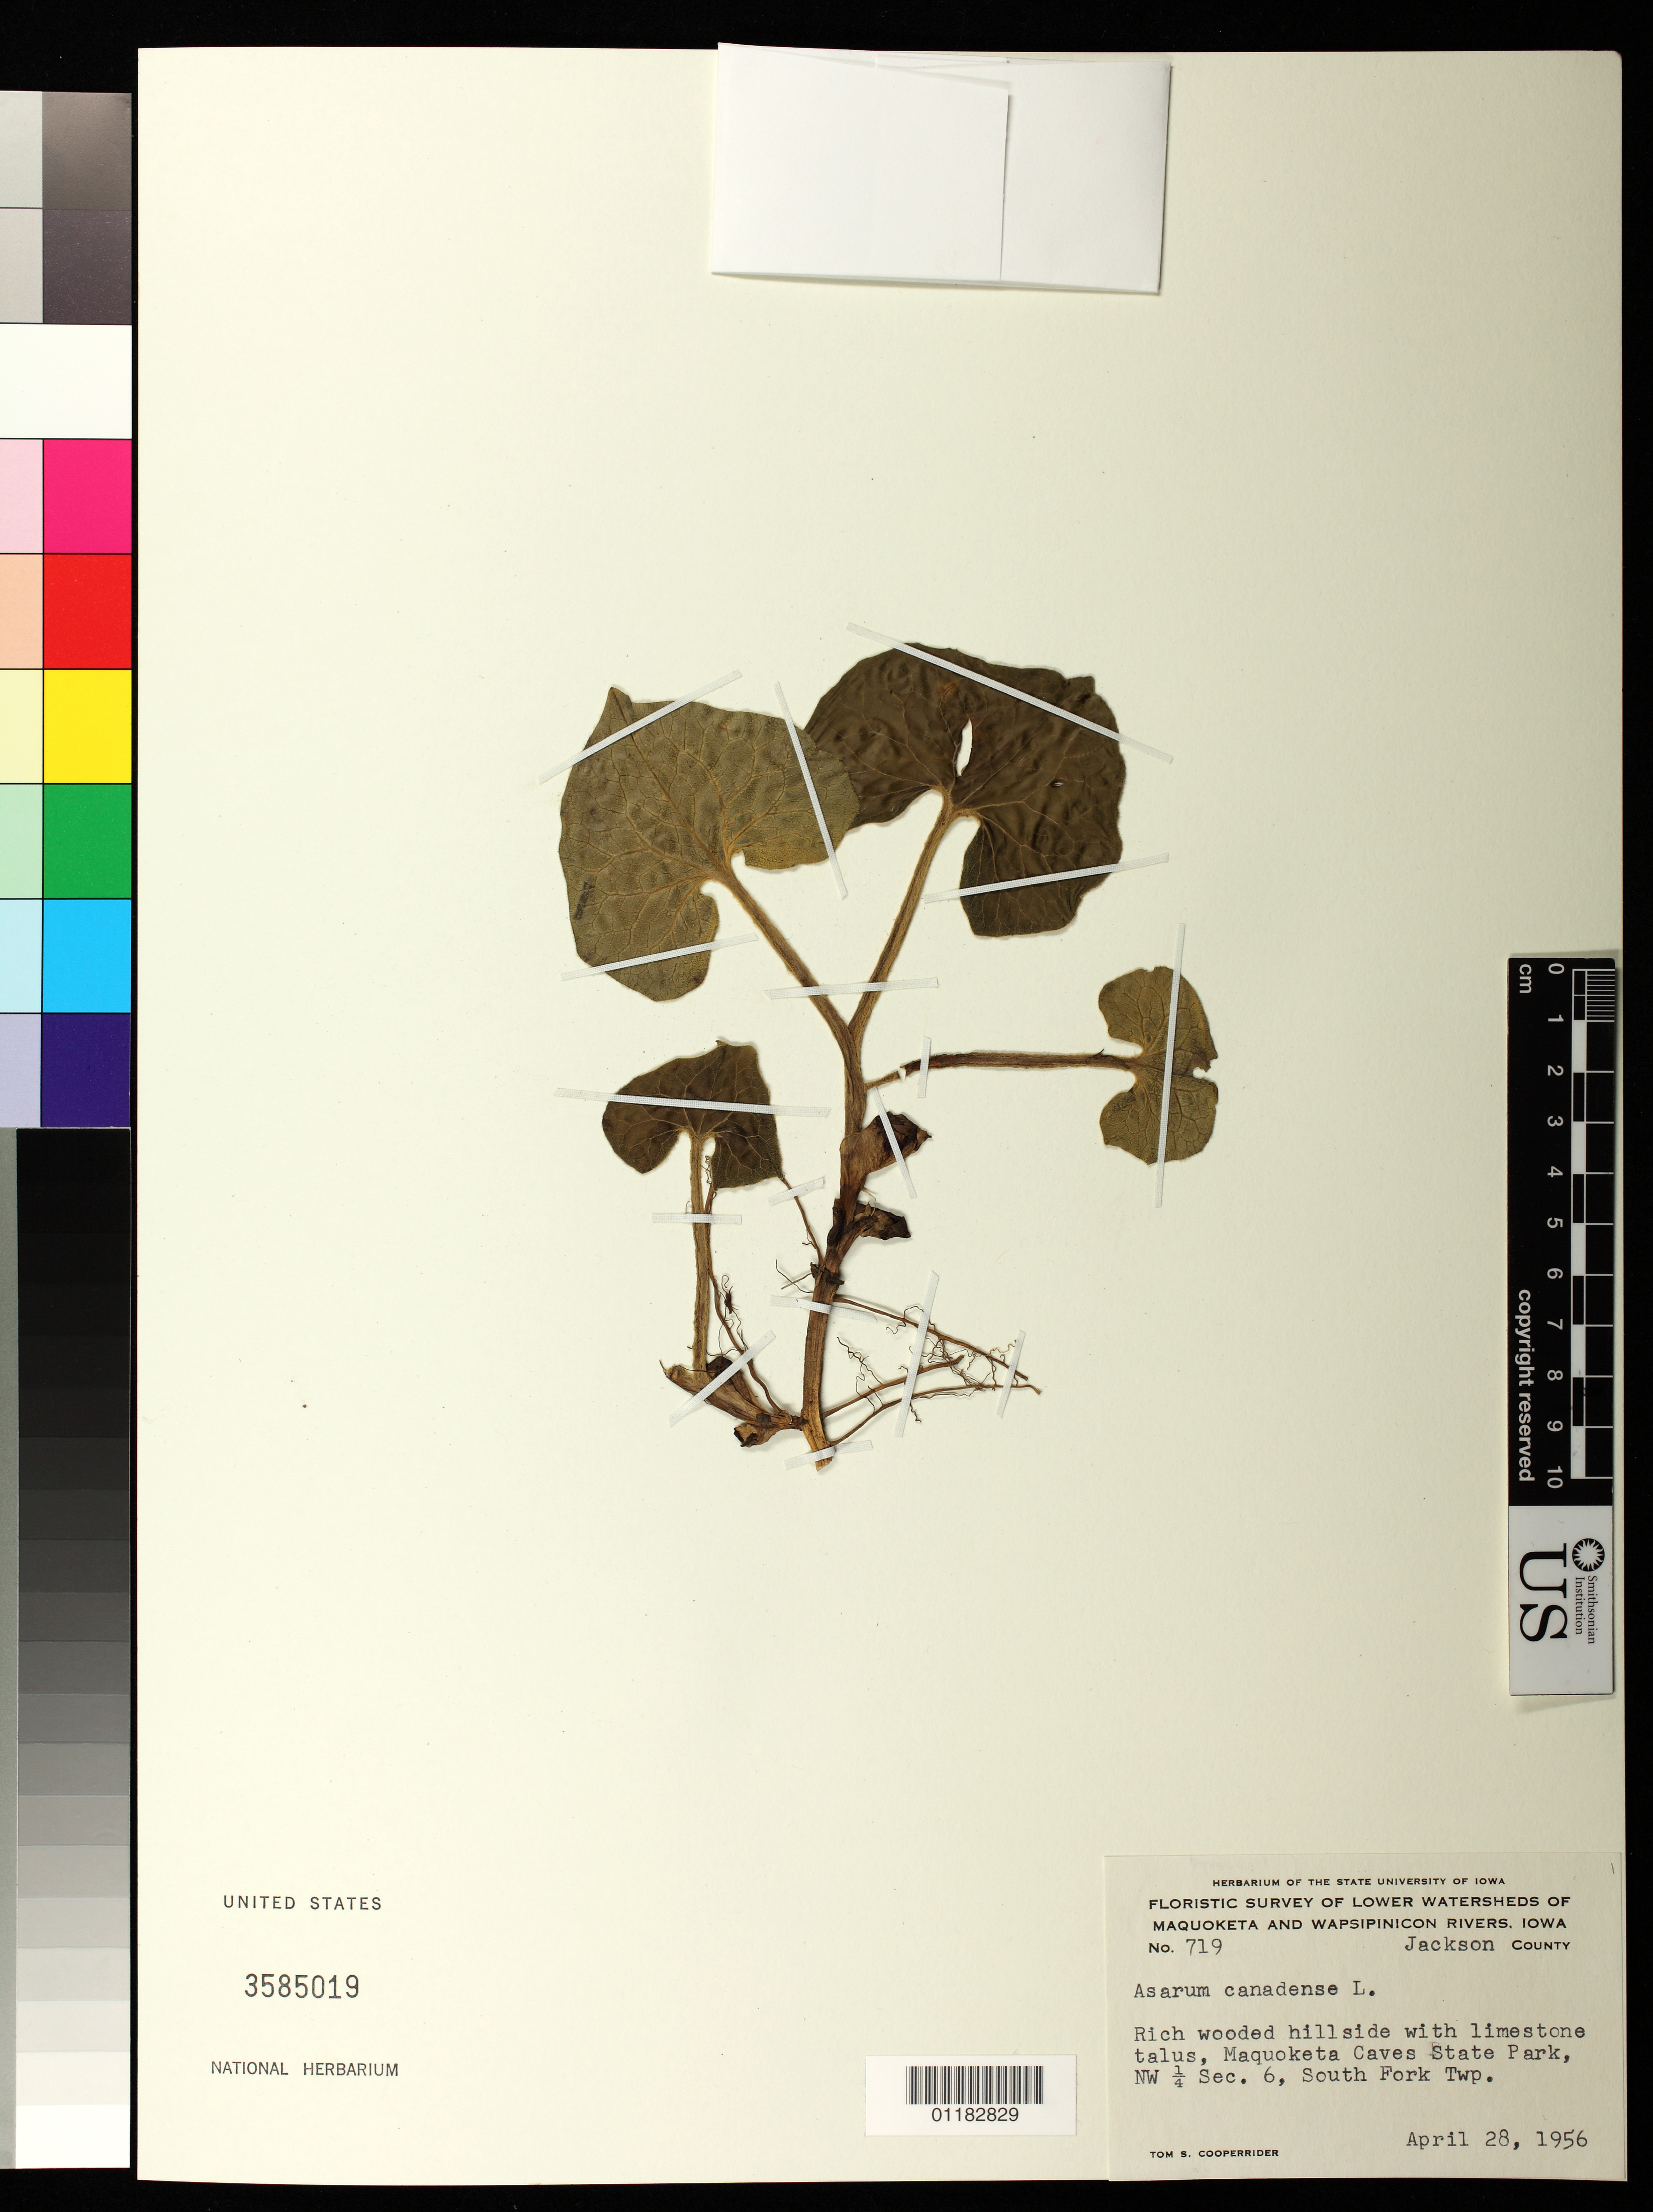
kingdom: Plantae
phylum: Tracheophyta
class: Magnoliopsida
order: Piperales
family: Aristolochiaceae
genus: Asarum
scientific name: Asarum canadense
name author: L.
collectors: T. S. Cooperrider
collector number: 719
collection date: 1956-04-26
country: United States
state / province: Iowa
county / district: Jackson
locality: Rich wooded hillside with limestone talus, Maquoketa Caves State Park, NW 1/4, Sec. 6, South Fork Township, Jackson County.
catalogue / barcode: US 3585019